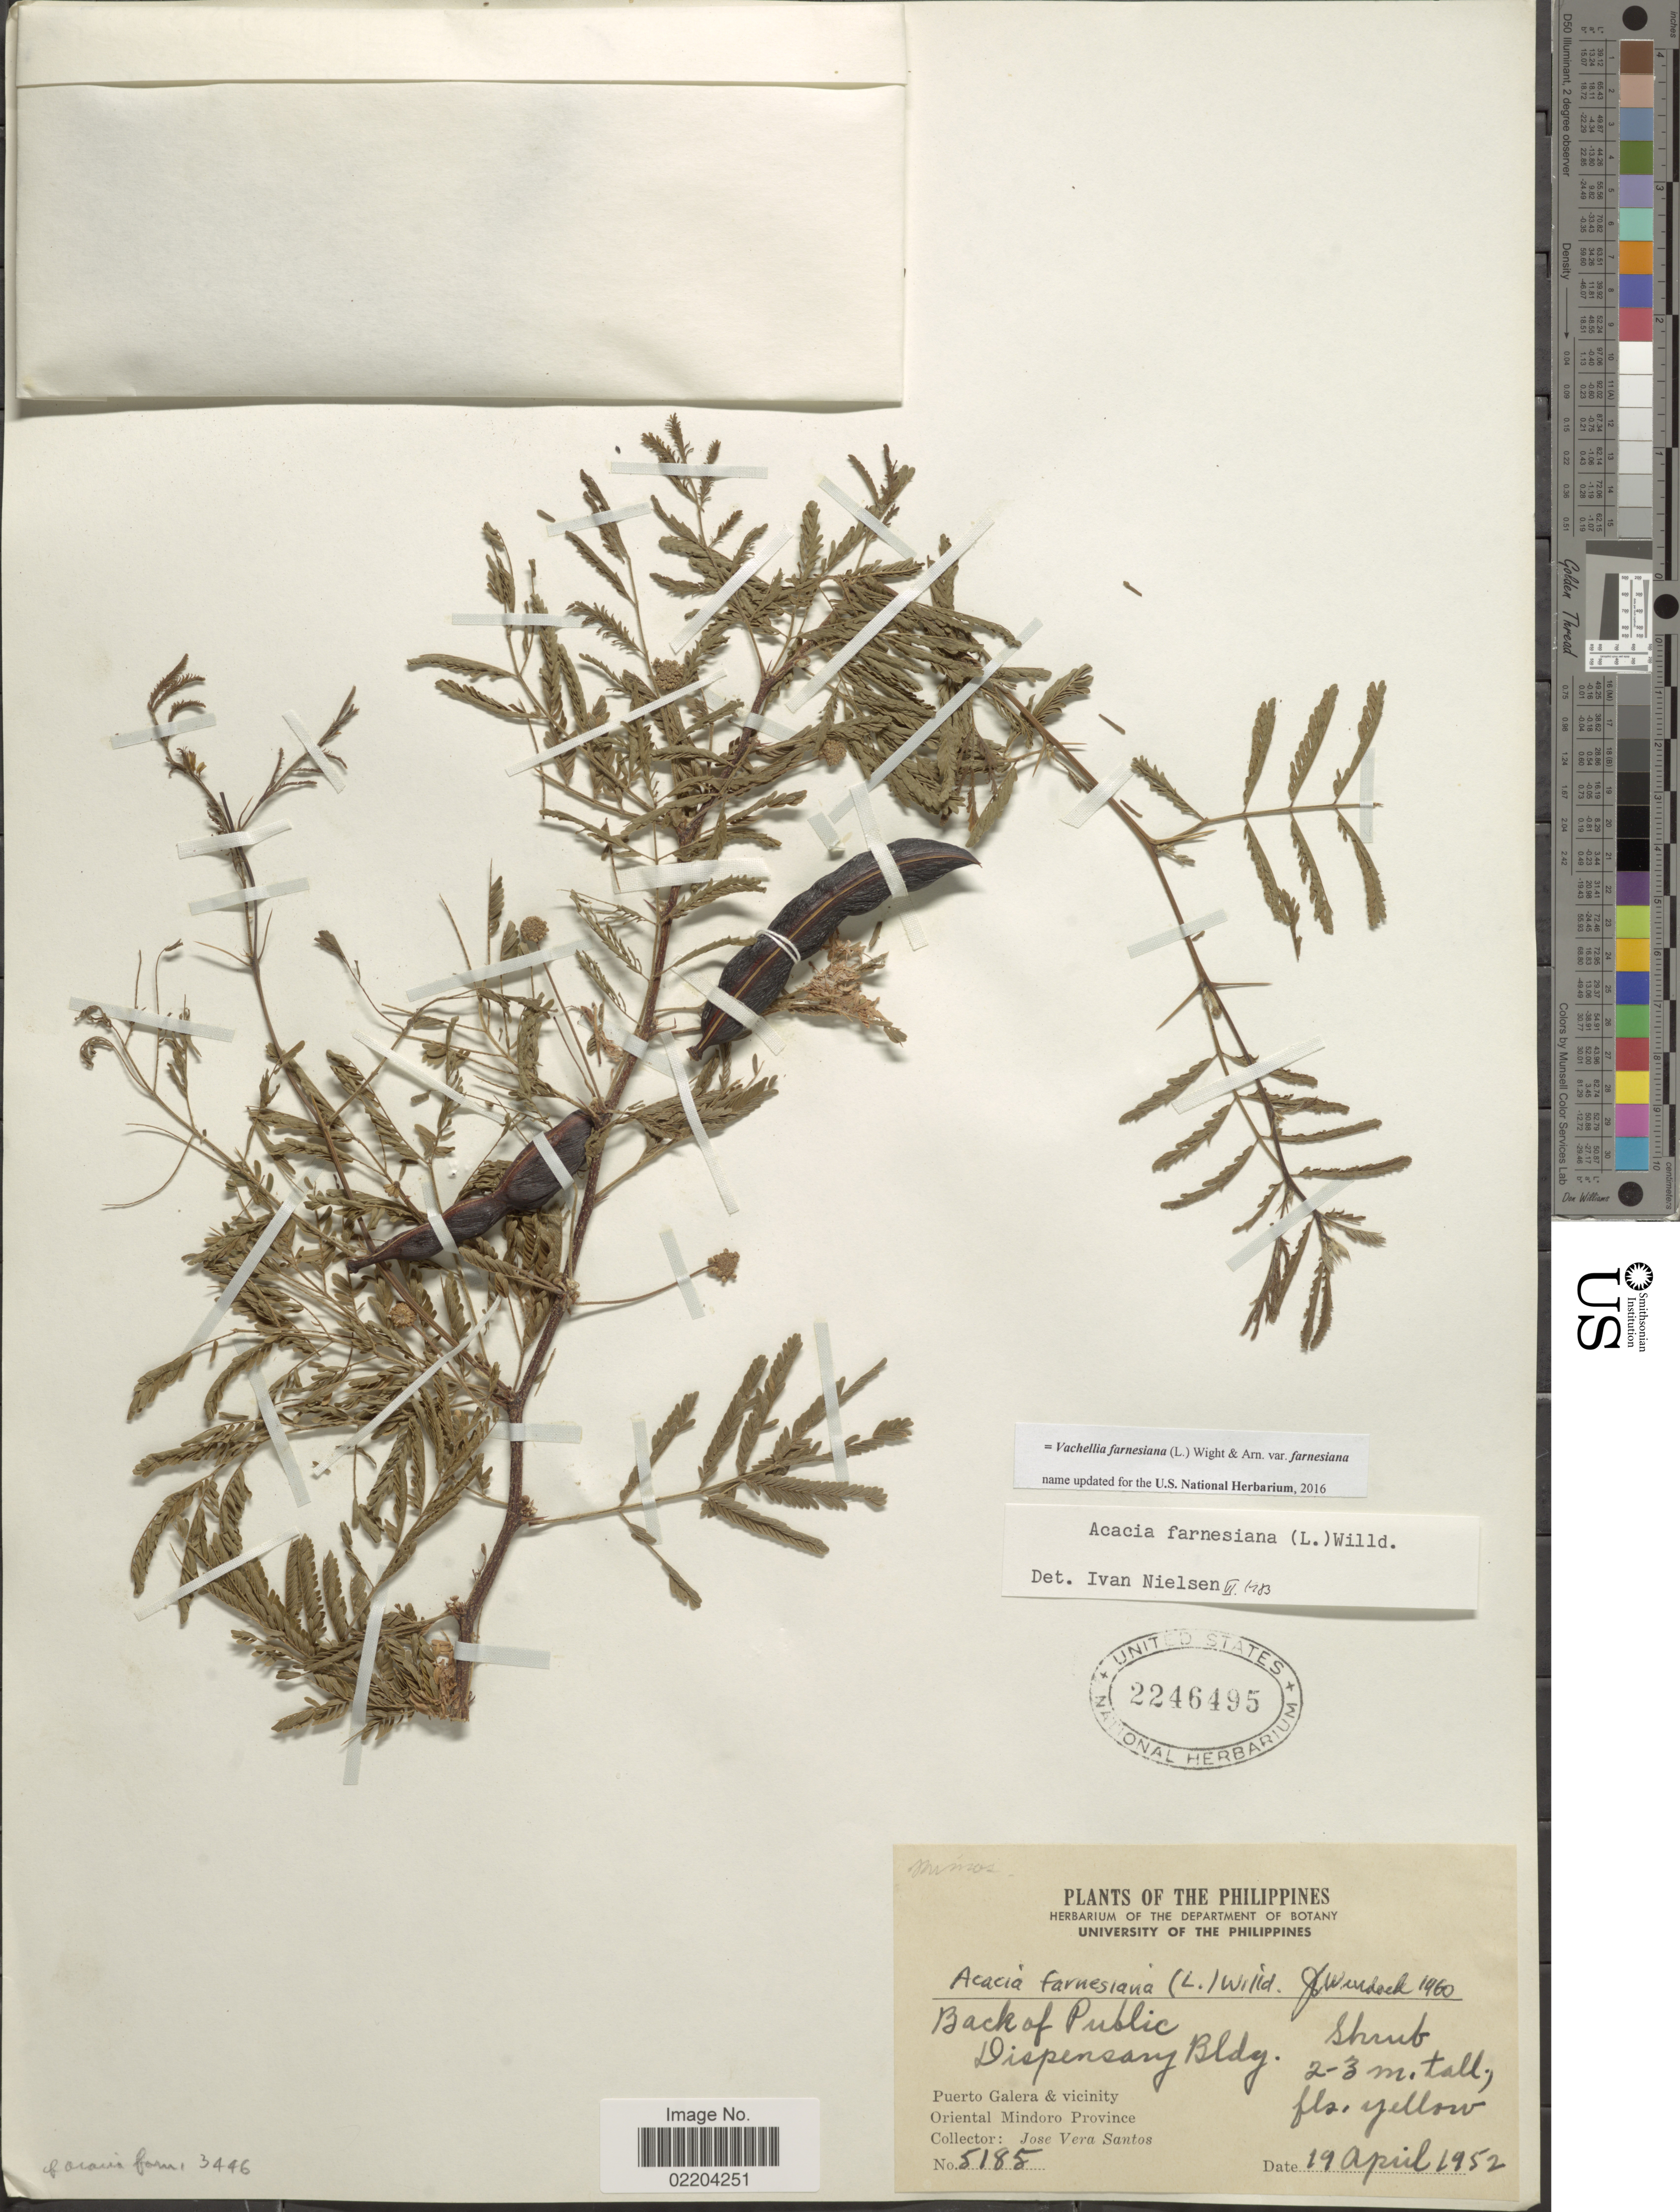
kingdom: Plantae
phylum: Tracheophyta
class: Magnoliopsida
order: Fabales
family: Fabaceae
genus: Vachellia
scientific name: Vachellia farnesiana var. farnesiana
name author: (L.) Wight & Arn.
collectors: J. Santos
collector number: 5185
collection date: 1952-04-19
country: Philippines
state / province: Mimaropa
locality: Back of Public Dispensary Bldg, Puerto Galera & vicinity, Oriental Mindoro Province.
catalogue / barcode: US 2246495